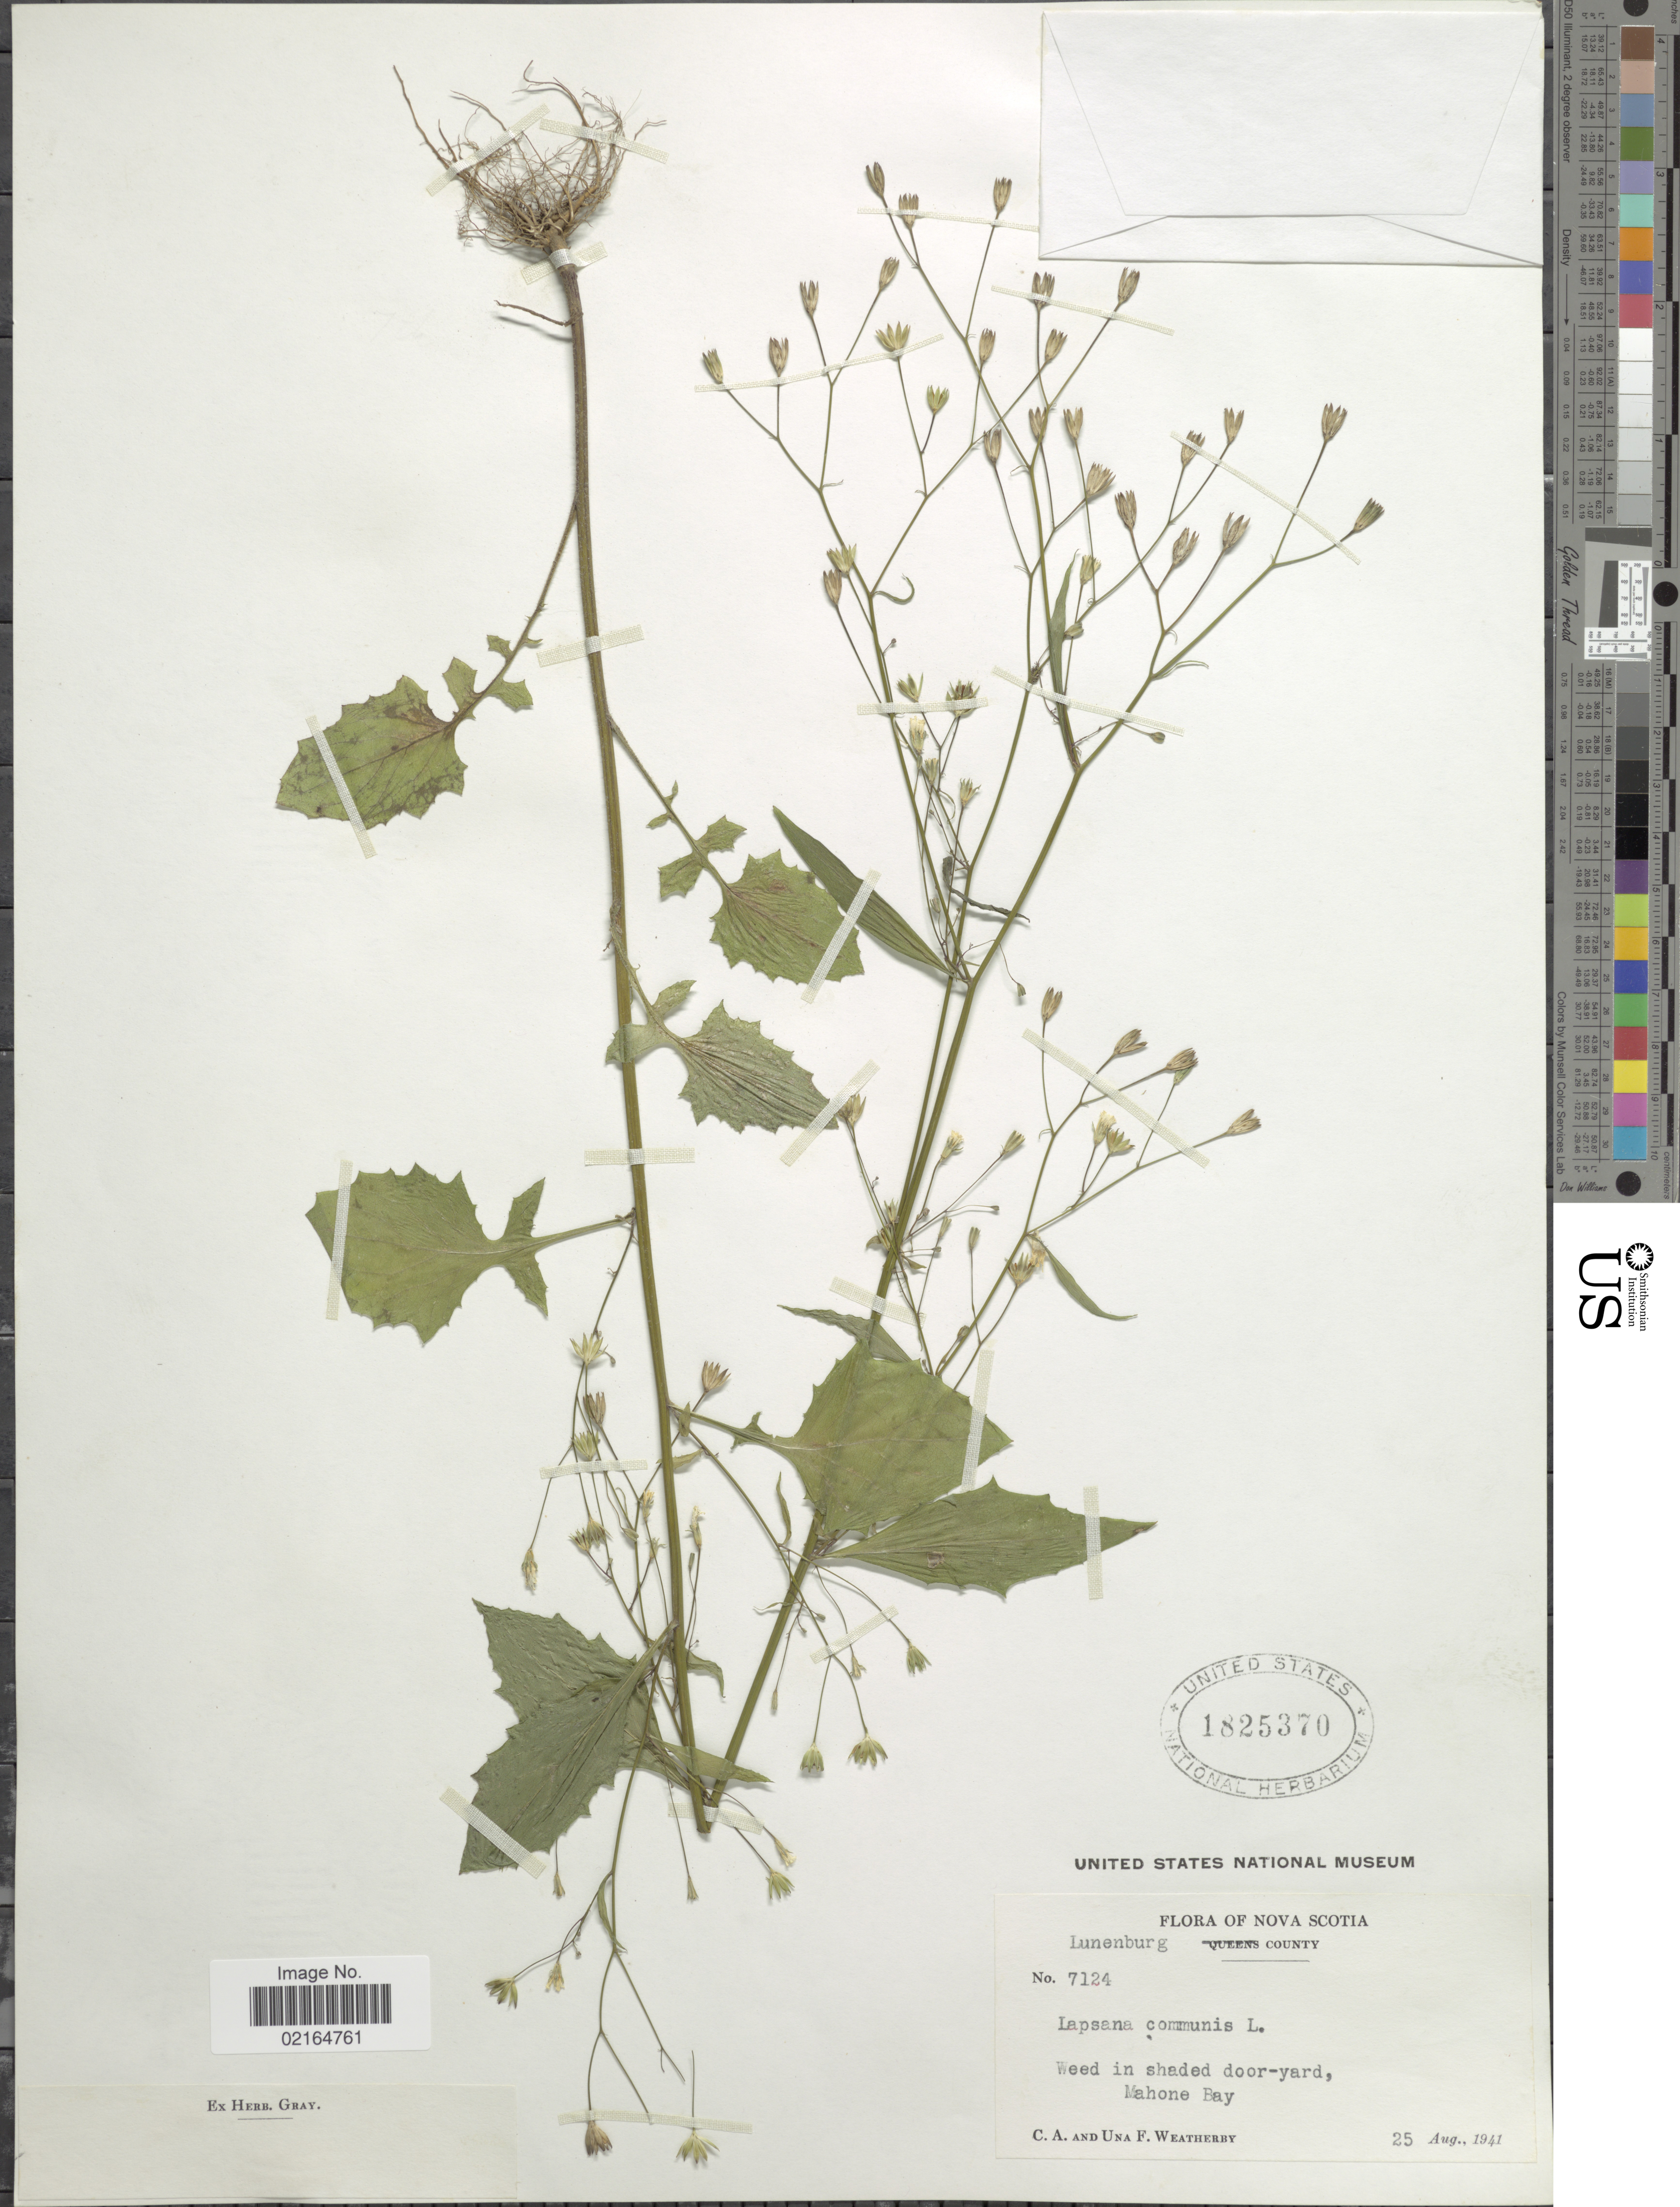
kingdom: Plantae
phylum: Tracheophyta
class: Magnoliopsida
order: Asterales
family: Asteraceae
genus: Lapsana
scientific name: Lapsana communis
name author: L.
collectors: C. A. Weatherby & U. Weatherby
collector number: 7124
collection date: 1941-08-25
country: Canada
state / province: Nova Scotia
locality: Lunenburg County, weed in shaded door-yard, Mahone Bay.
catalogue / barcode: US 1825370